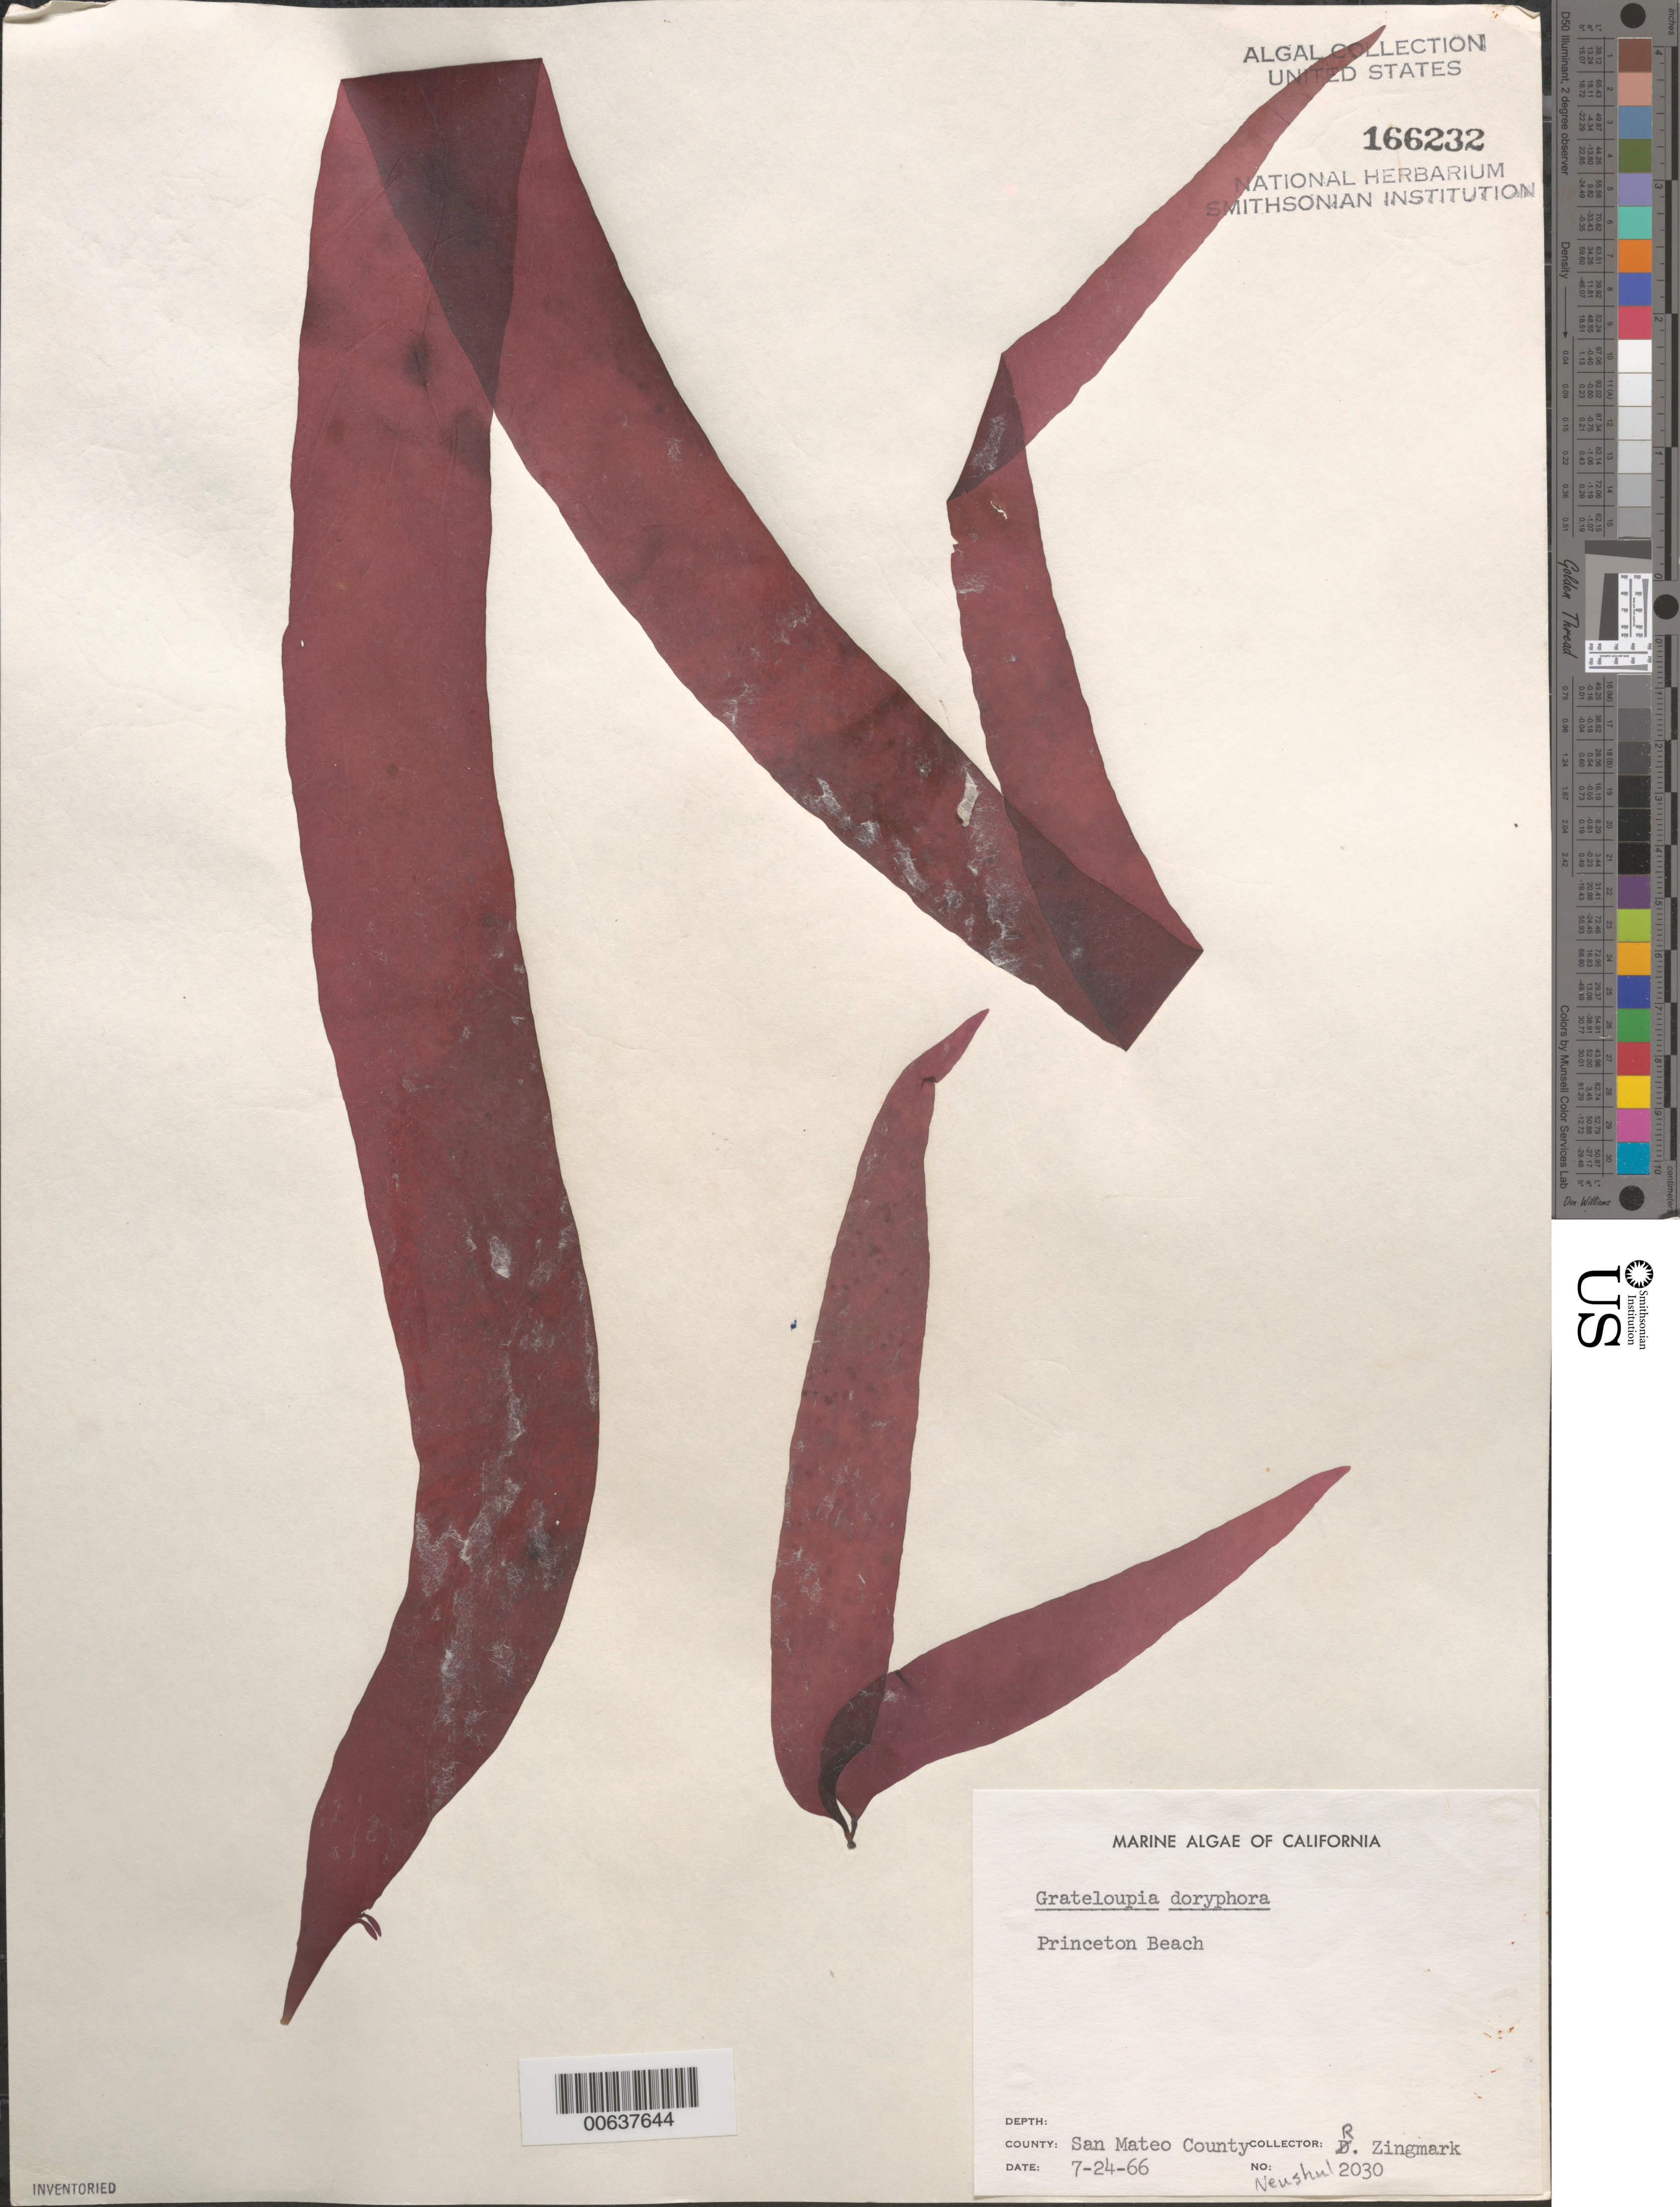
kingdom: Plantae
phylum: Rhodophyta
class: Florideophyceae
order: Halymeniales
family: Halymeniaceae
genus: Grateloupia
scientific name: Grateloupia doryphora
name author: (Mont.) Howe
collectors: R. Zingmark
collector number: Neushul 2030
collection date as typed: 24 Jul 1966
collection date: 1966-07-24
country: United States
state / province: California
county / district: San Mateo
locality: Princeton Beach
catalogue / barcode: US 166232